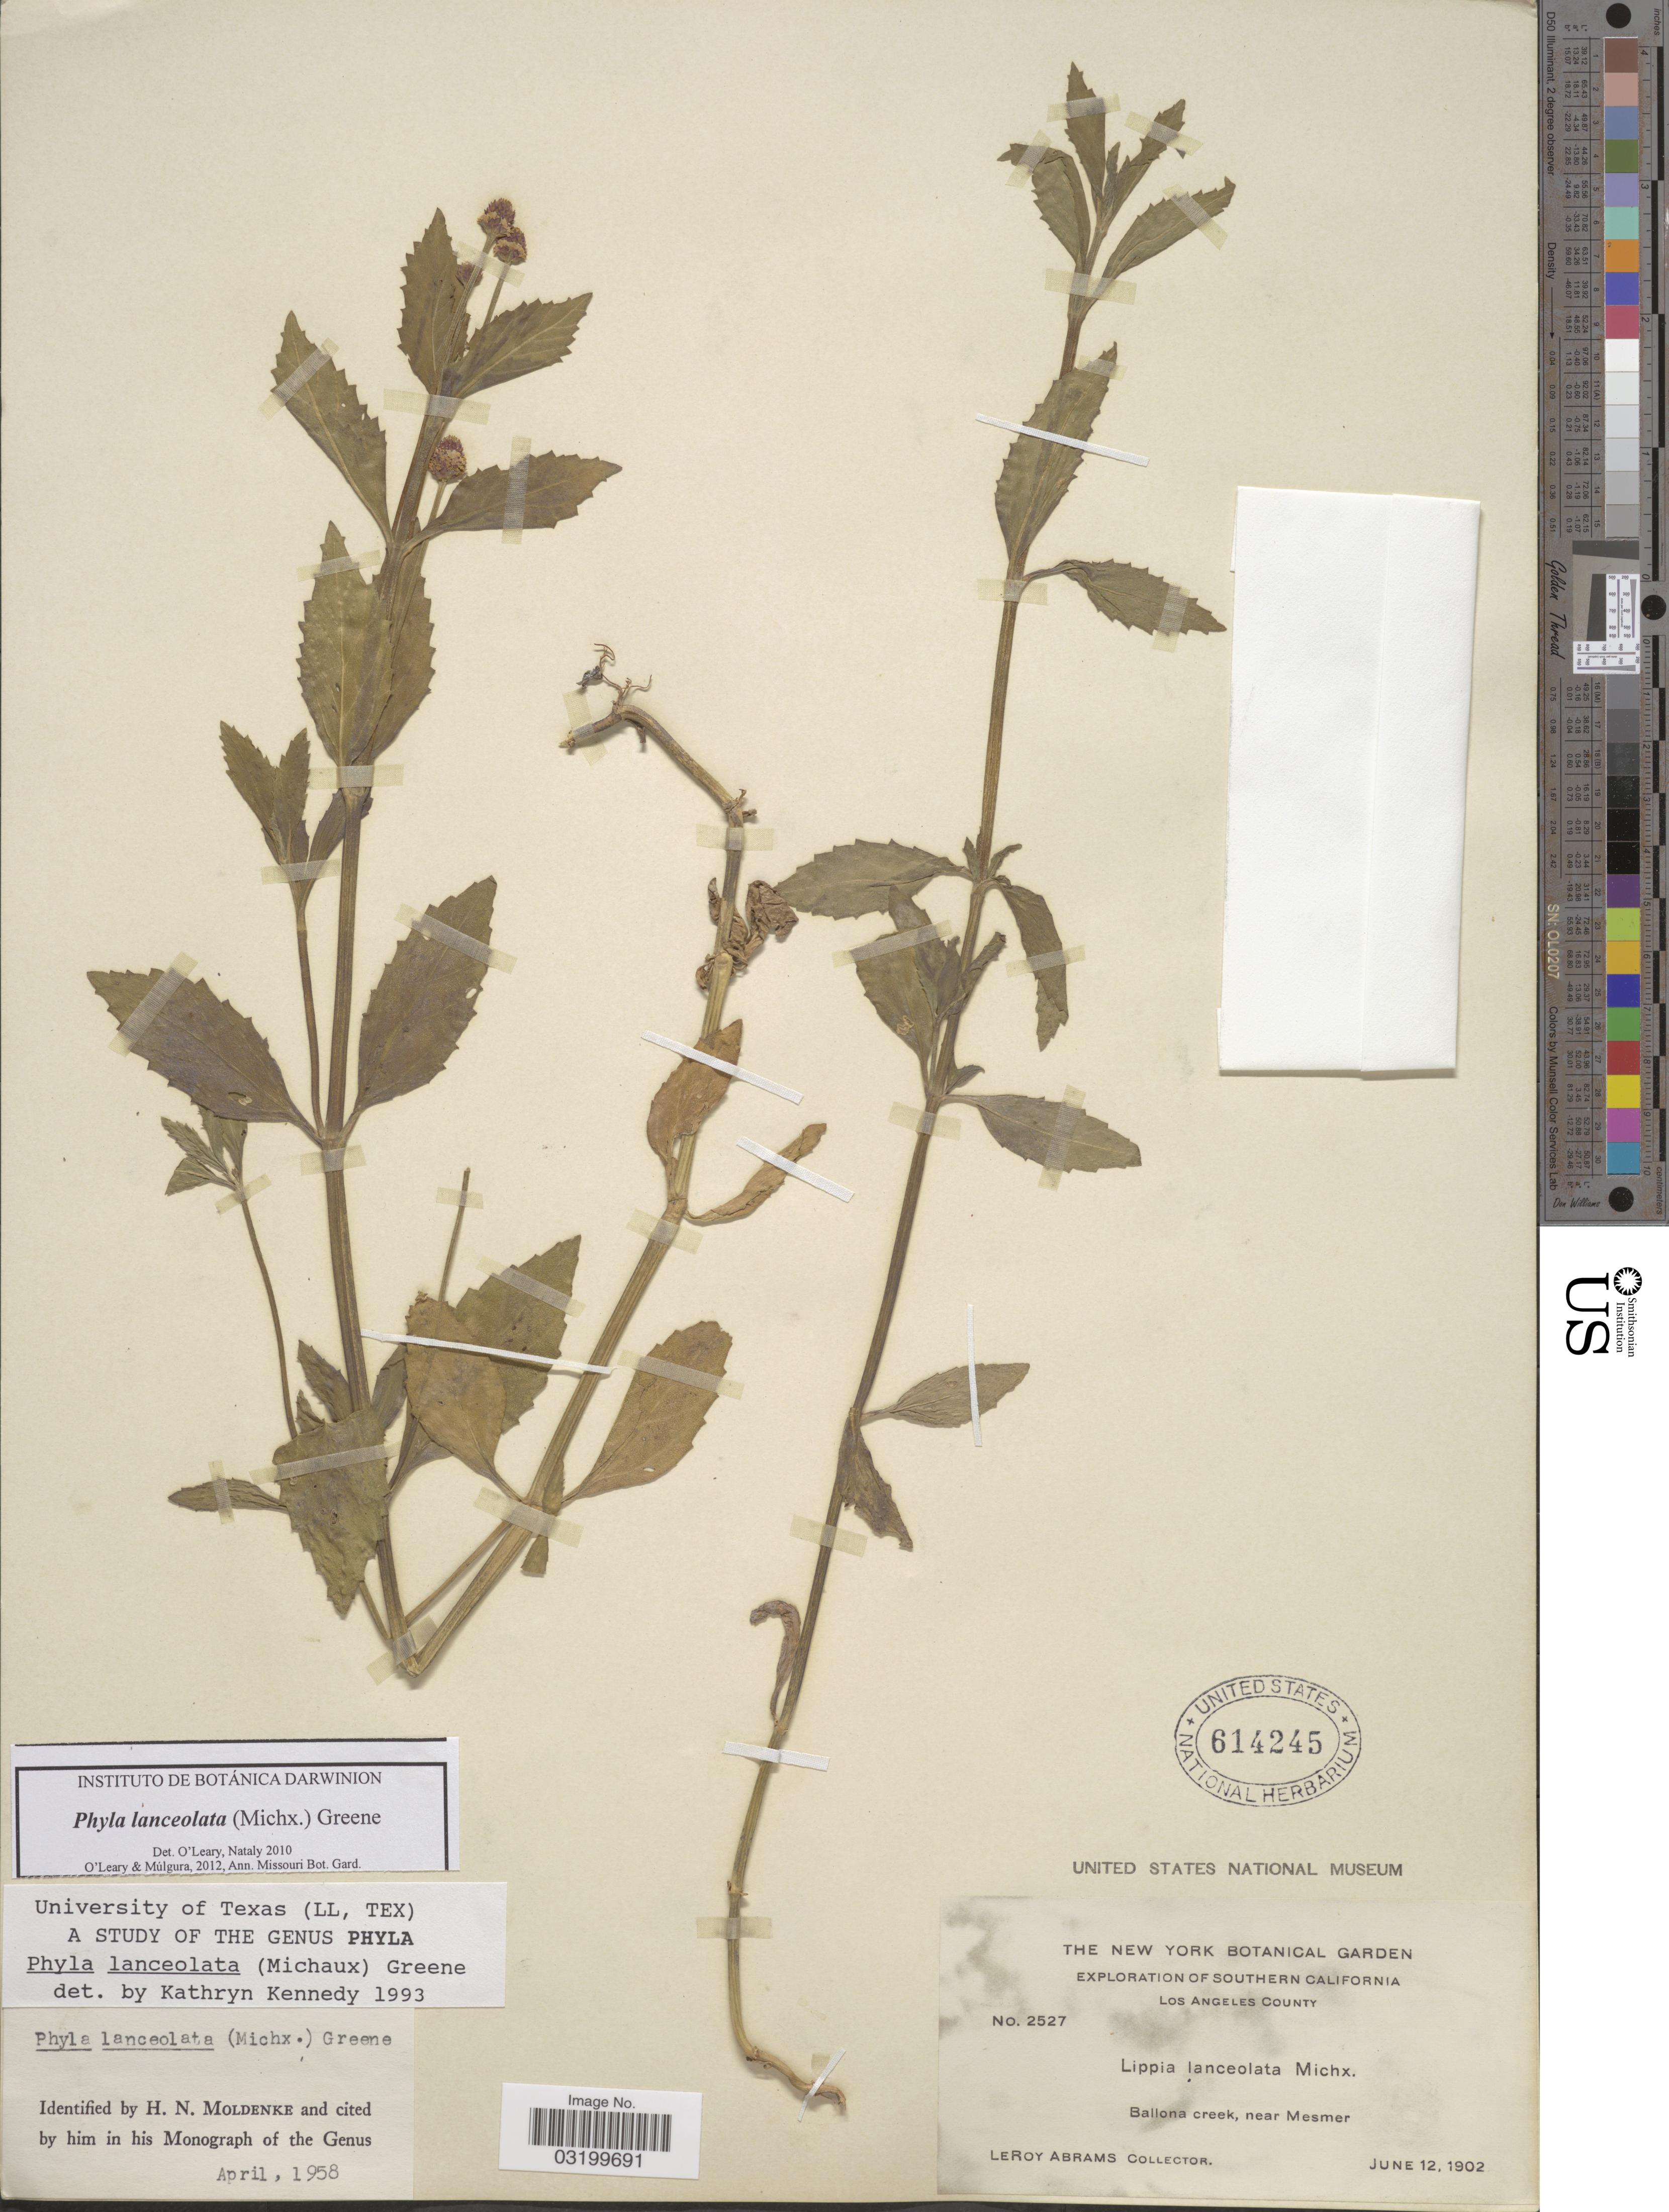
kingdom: Plantae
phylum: Tracheophyta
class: Magnoliopsida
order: Lamiales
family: Verbenaceae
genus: Phyla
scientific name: Phyla lanceolata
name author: (Michx.) Greene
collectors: L. Abrams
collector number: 2527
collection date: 1902-06-12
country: United States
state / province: California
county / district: Los Angeles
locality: Southern California. Los Angeles County. Ballona creek, near Mesmer.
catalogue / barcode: US 614245